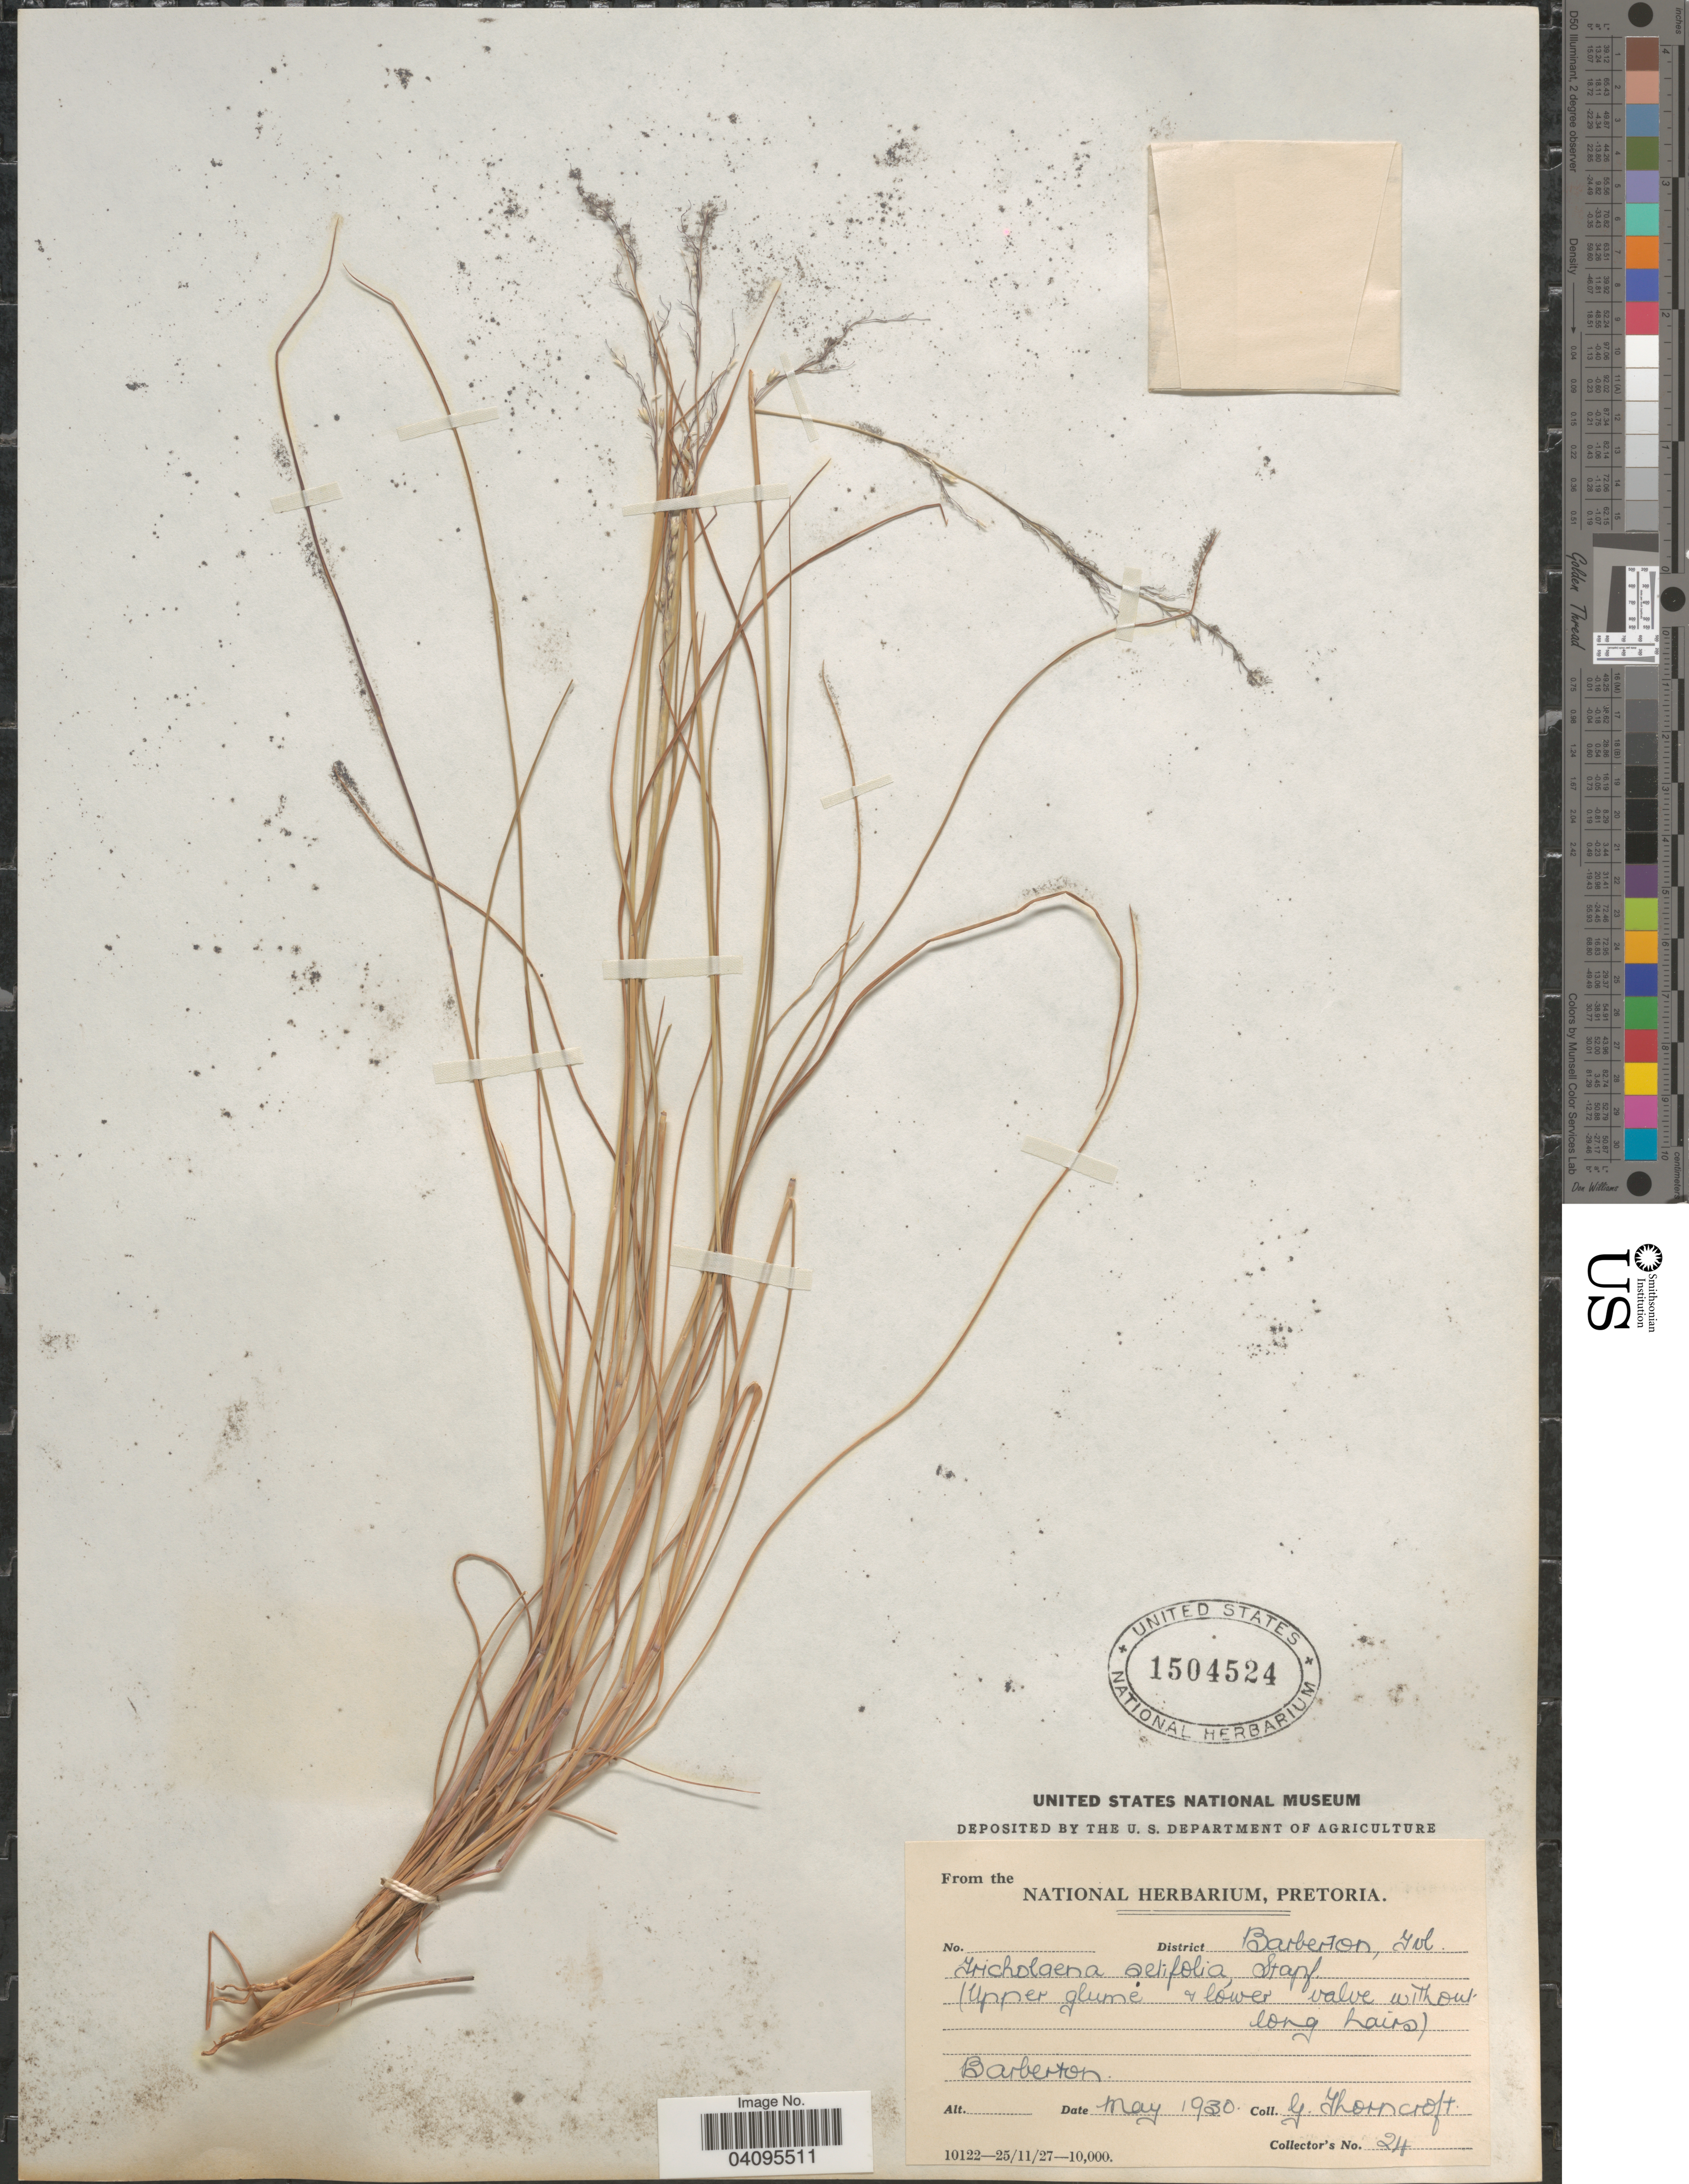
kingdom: Plantae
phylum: Tracheophyta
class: Liliopsida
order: Poales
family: Poaceae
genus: Melinis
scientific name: Melinis nerviglumis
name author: (Franch.) Zizka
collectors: G. Thorncroft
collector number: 24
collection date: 1930-05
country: South Africa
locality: District Barberton, Tvl. Barberton.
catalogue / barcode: US 1504524